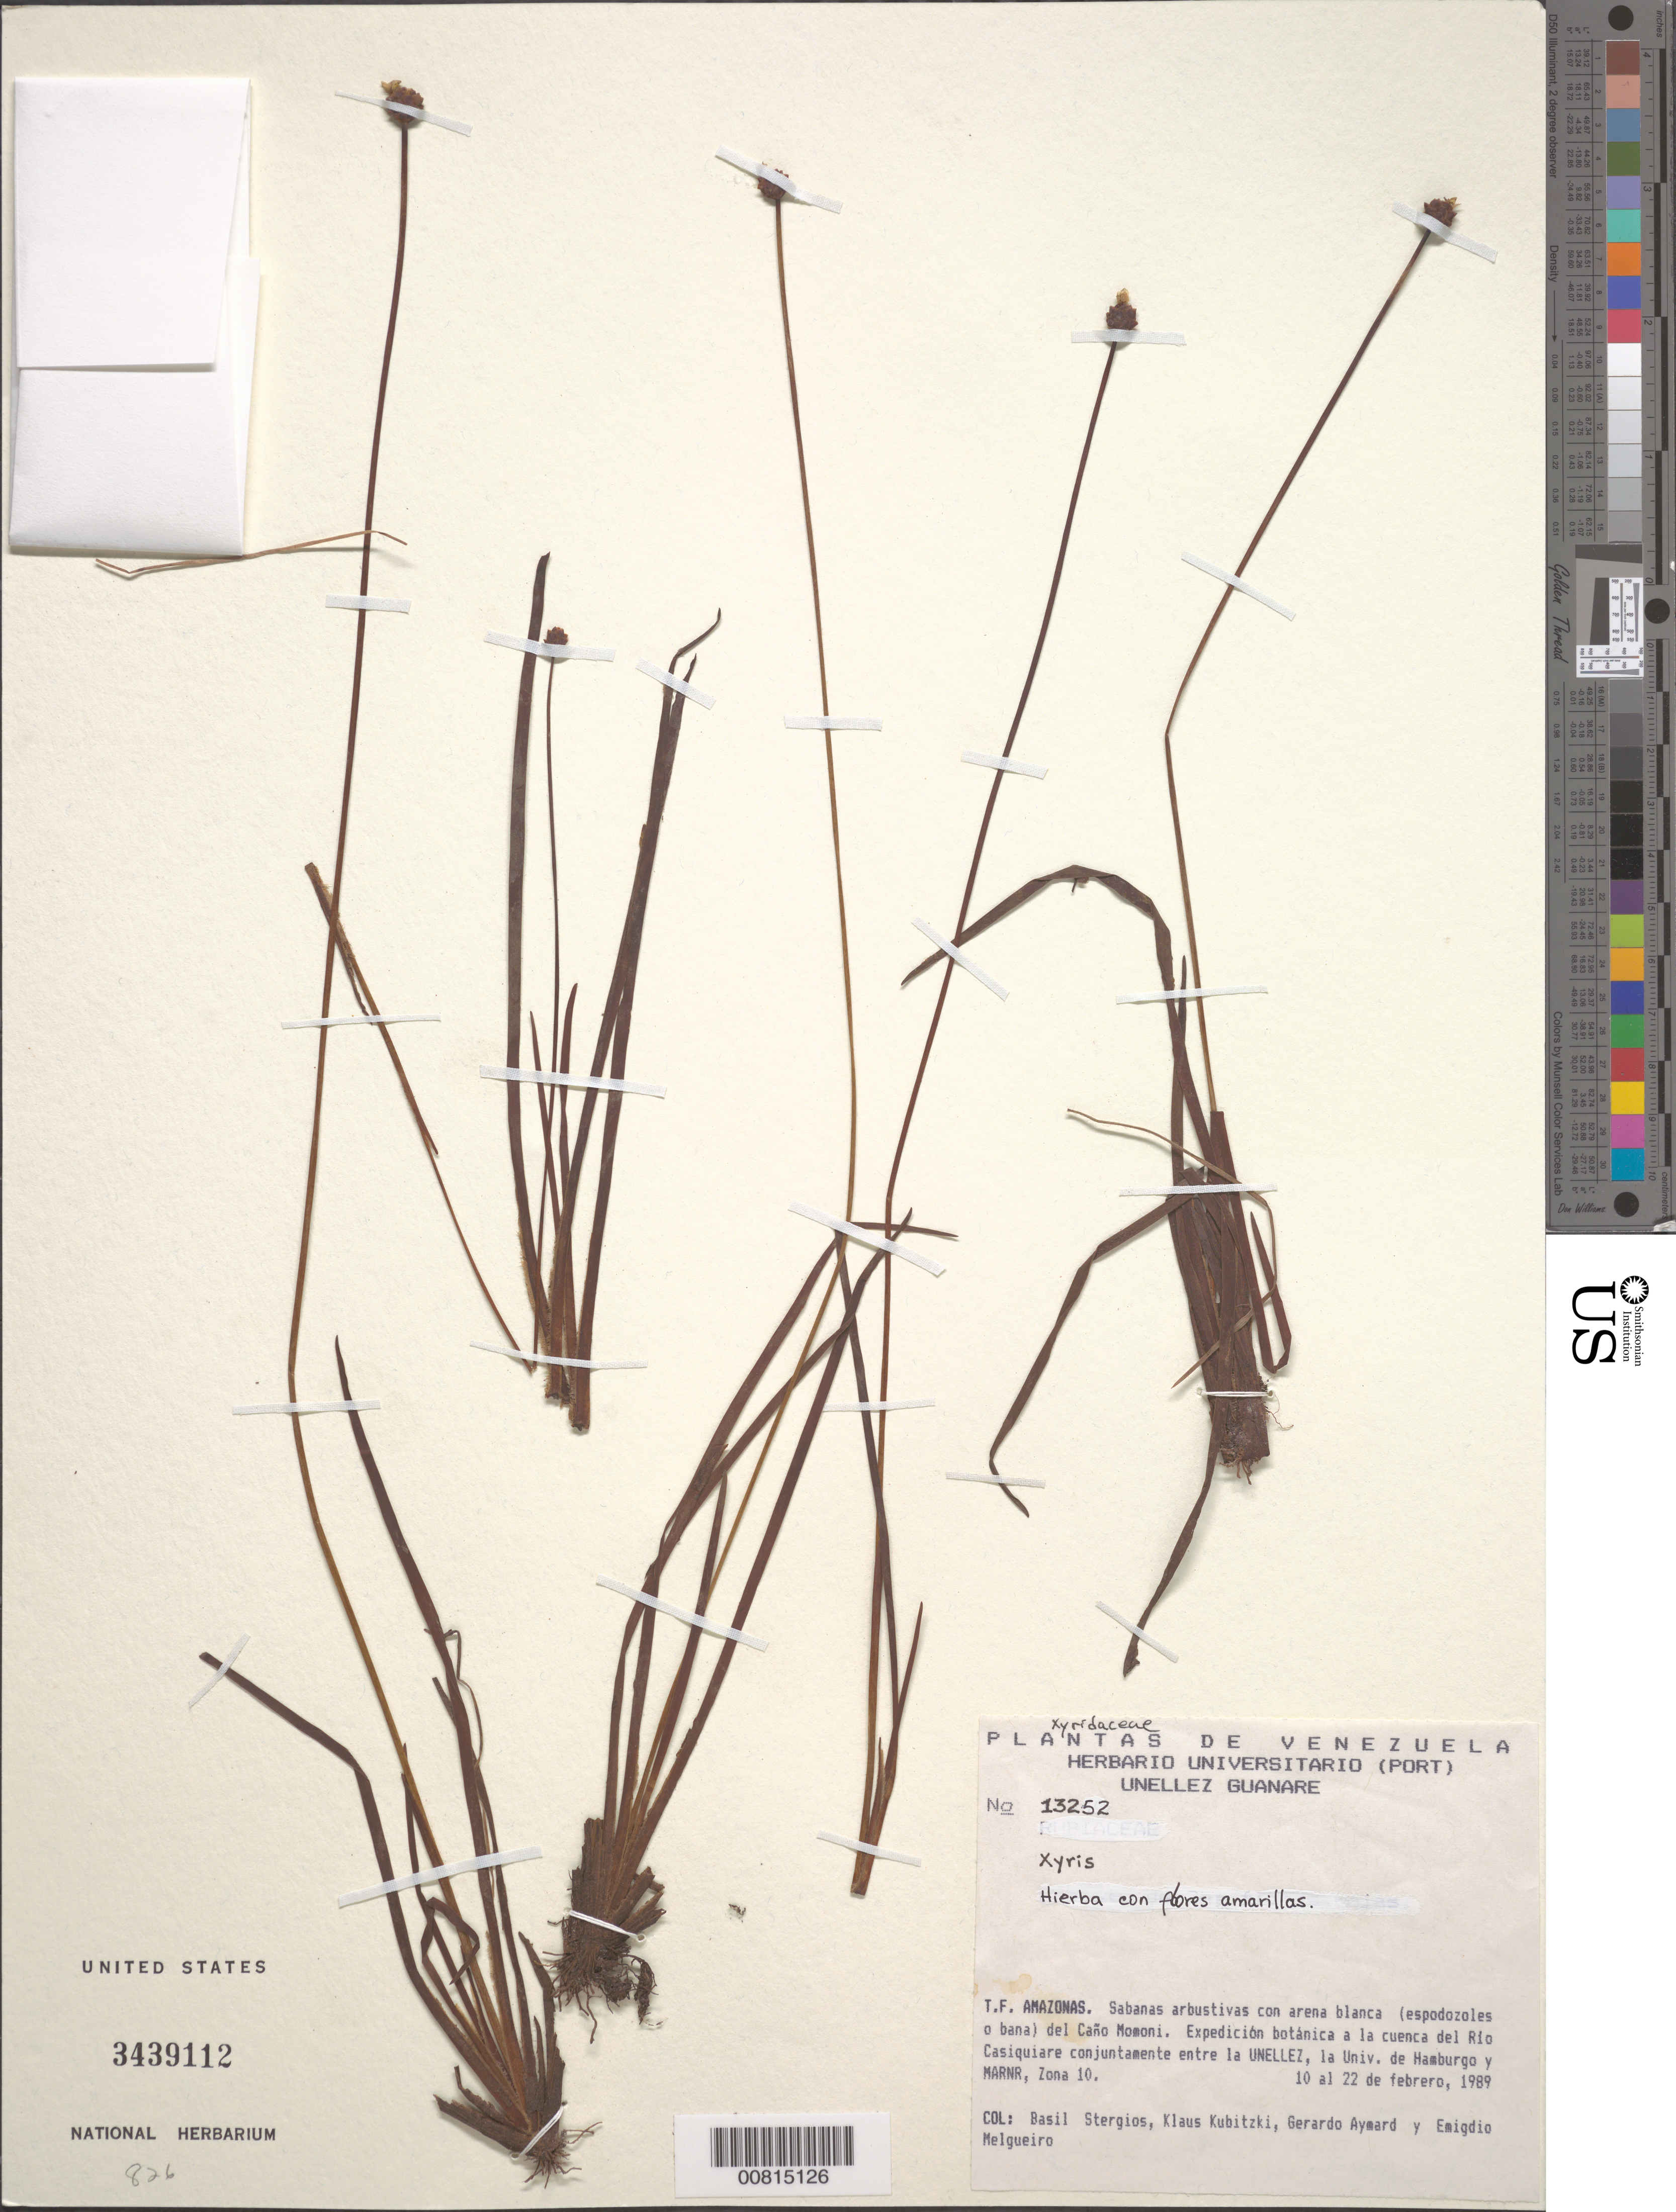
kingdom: Plantae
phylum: Tracheophyta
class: Liliopsida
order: Poales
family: Xyridaceae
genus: Xyris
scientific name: Xyris sp.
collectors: B. G. Stergios, K. Kubitzki, G. A. Aymard & E. Melgueiro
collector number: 13252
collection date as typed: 10-Feb-89 to 22-Feb-89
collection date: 1989-02-10/1989-02-22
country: Venezuela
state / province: Amazonas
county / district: Río Negro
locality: Río Casiquiare, Caño Momoni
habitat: Sabanas arbustivas con arena blanca (espodozoles o bana ) del cano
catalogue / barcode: US 3439112